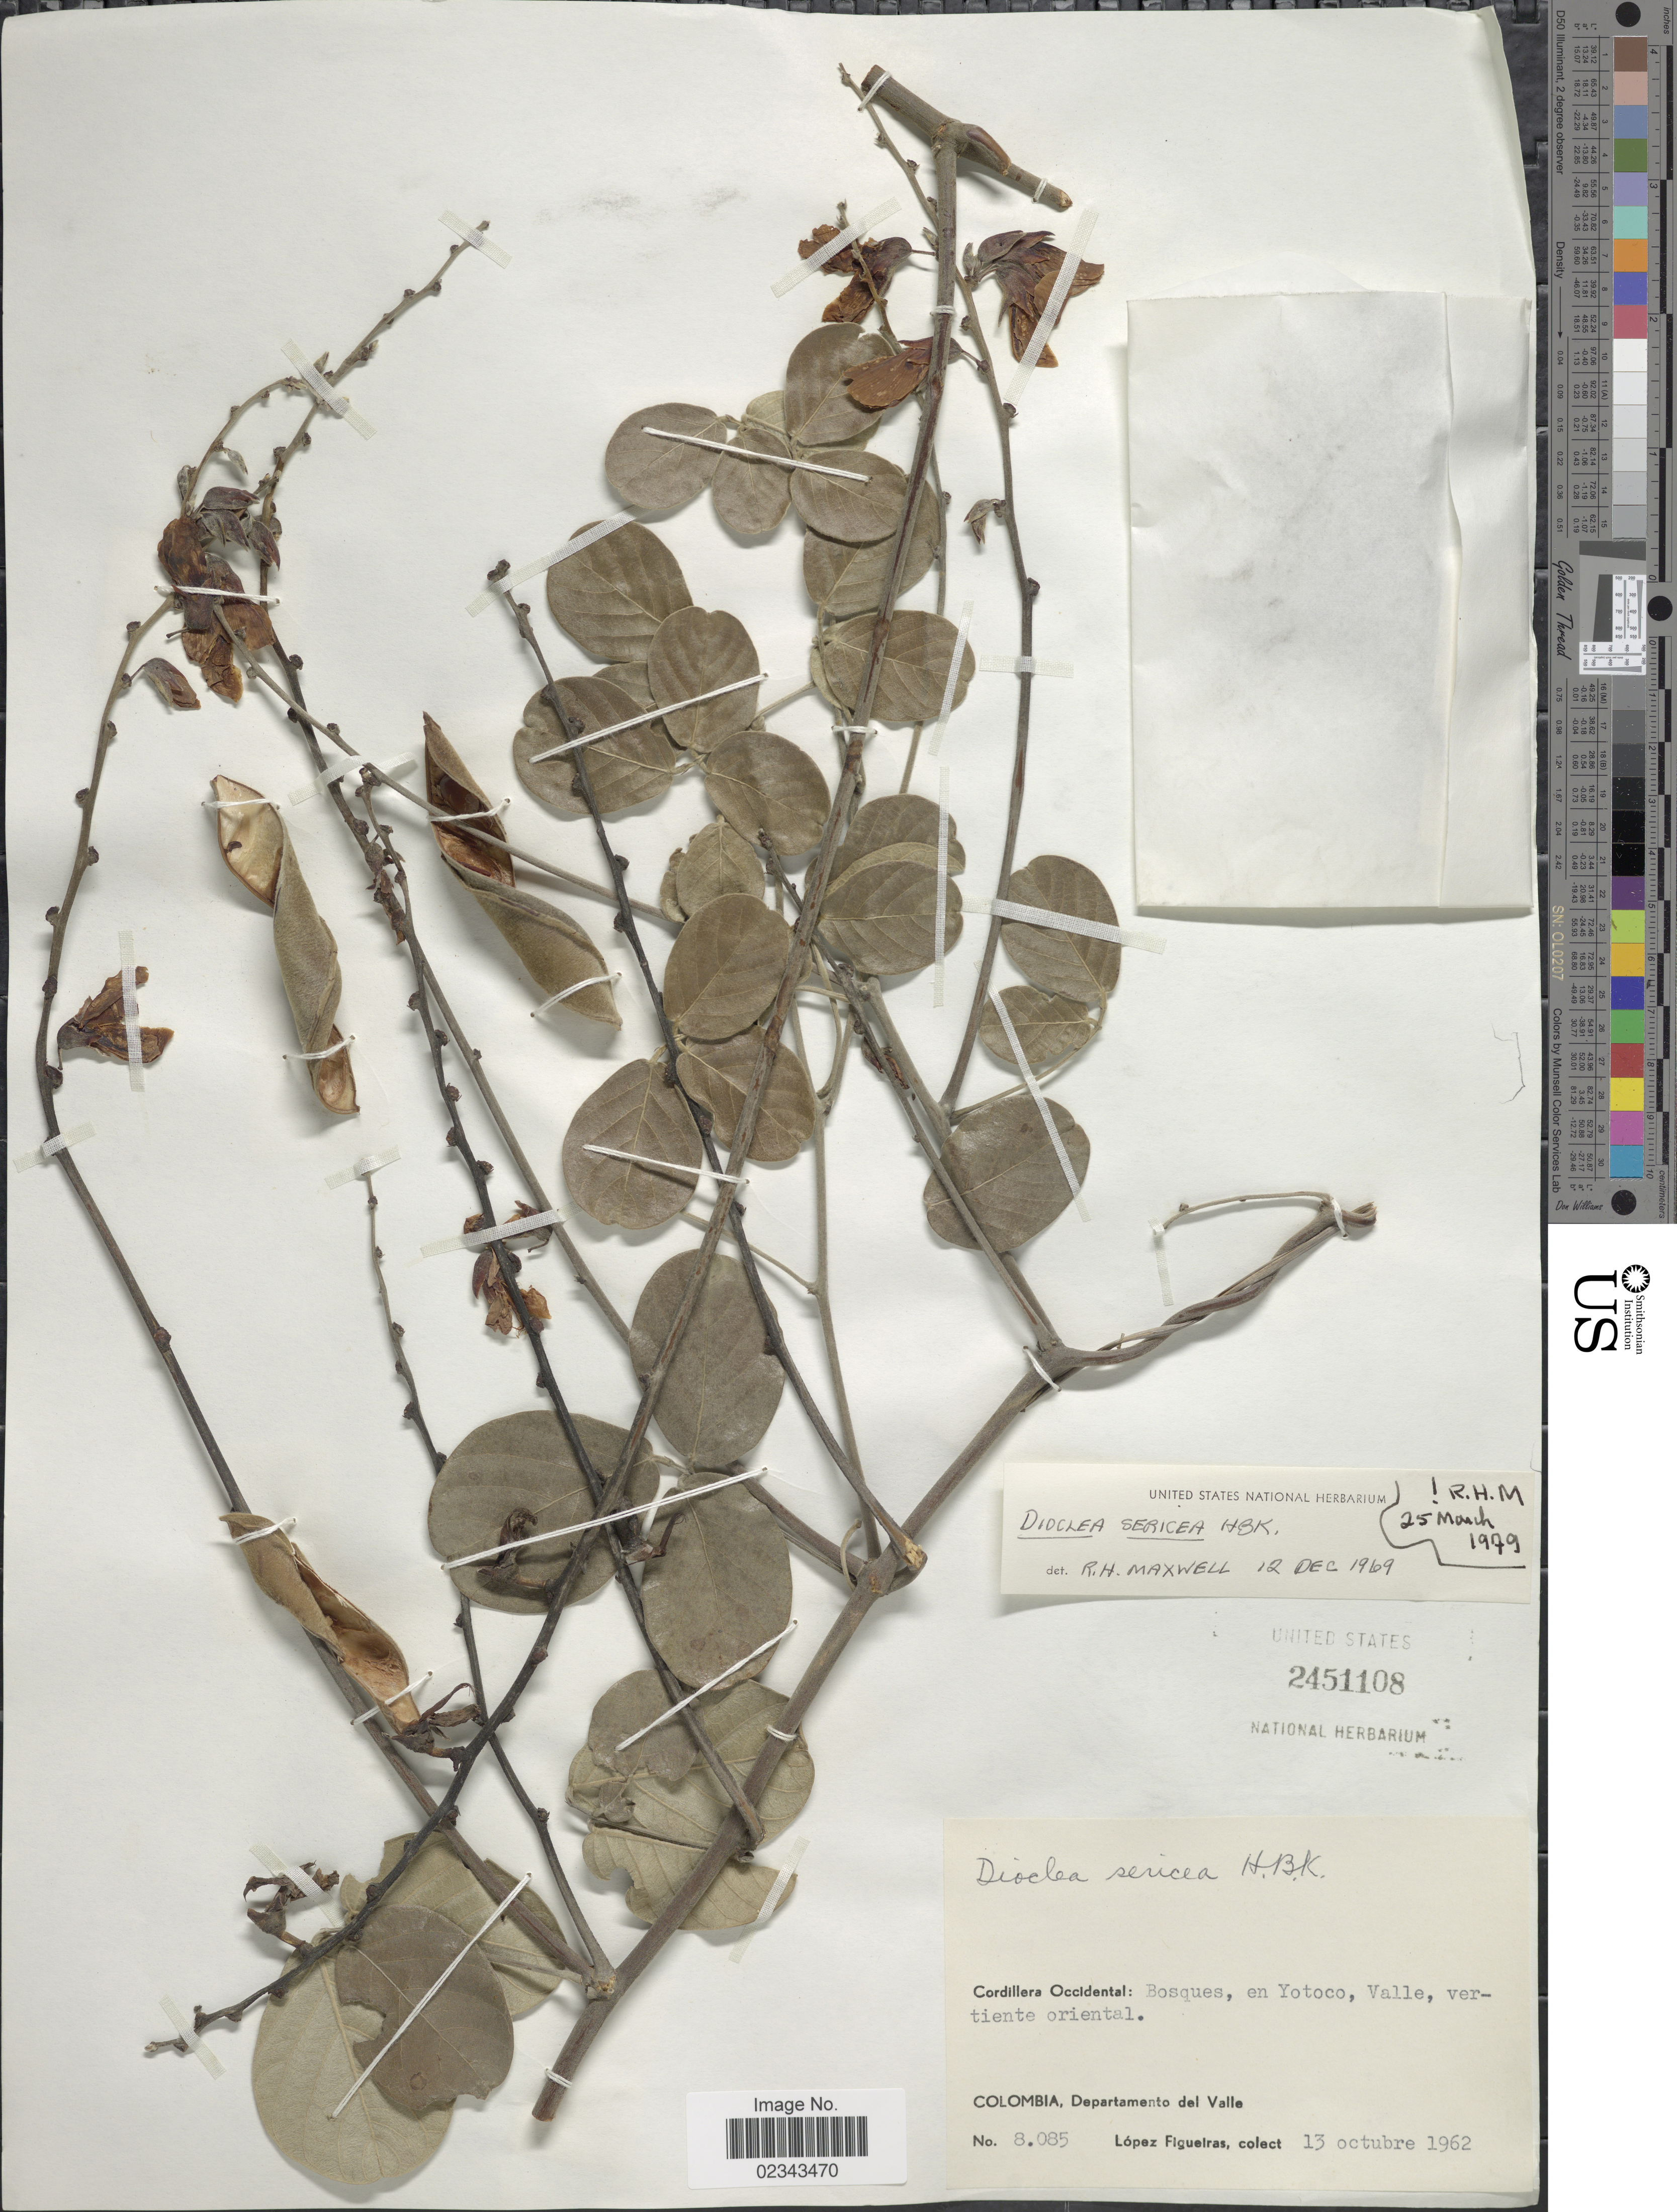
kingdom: Plantae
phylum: Tracheophyta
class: Magnoliopsida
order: Fabales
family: Fabaceae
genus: Dioclea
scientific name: Dioclea sericea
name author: Kunth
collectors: M. López Figueiras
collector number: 8085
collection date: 1962-10-13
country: Colombia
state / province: Valle del Cauca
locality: Departamento del Valle, Cordillera Occidental: Bosques, en Yotoco, Valle, vertiente oriental.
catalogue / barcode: US 2451108